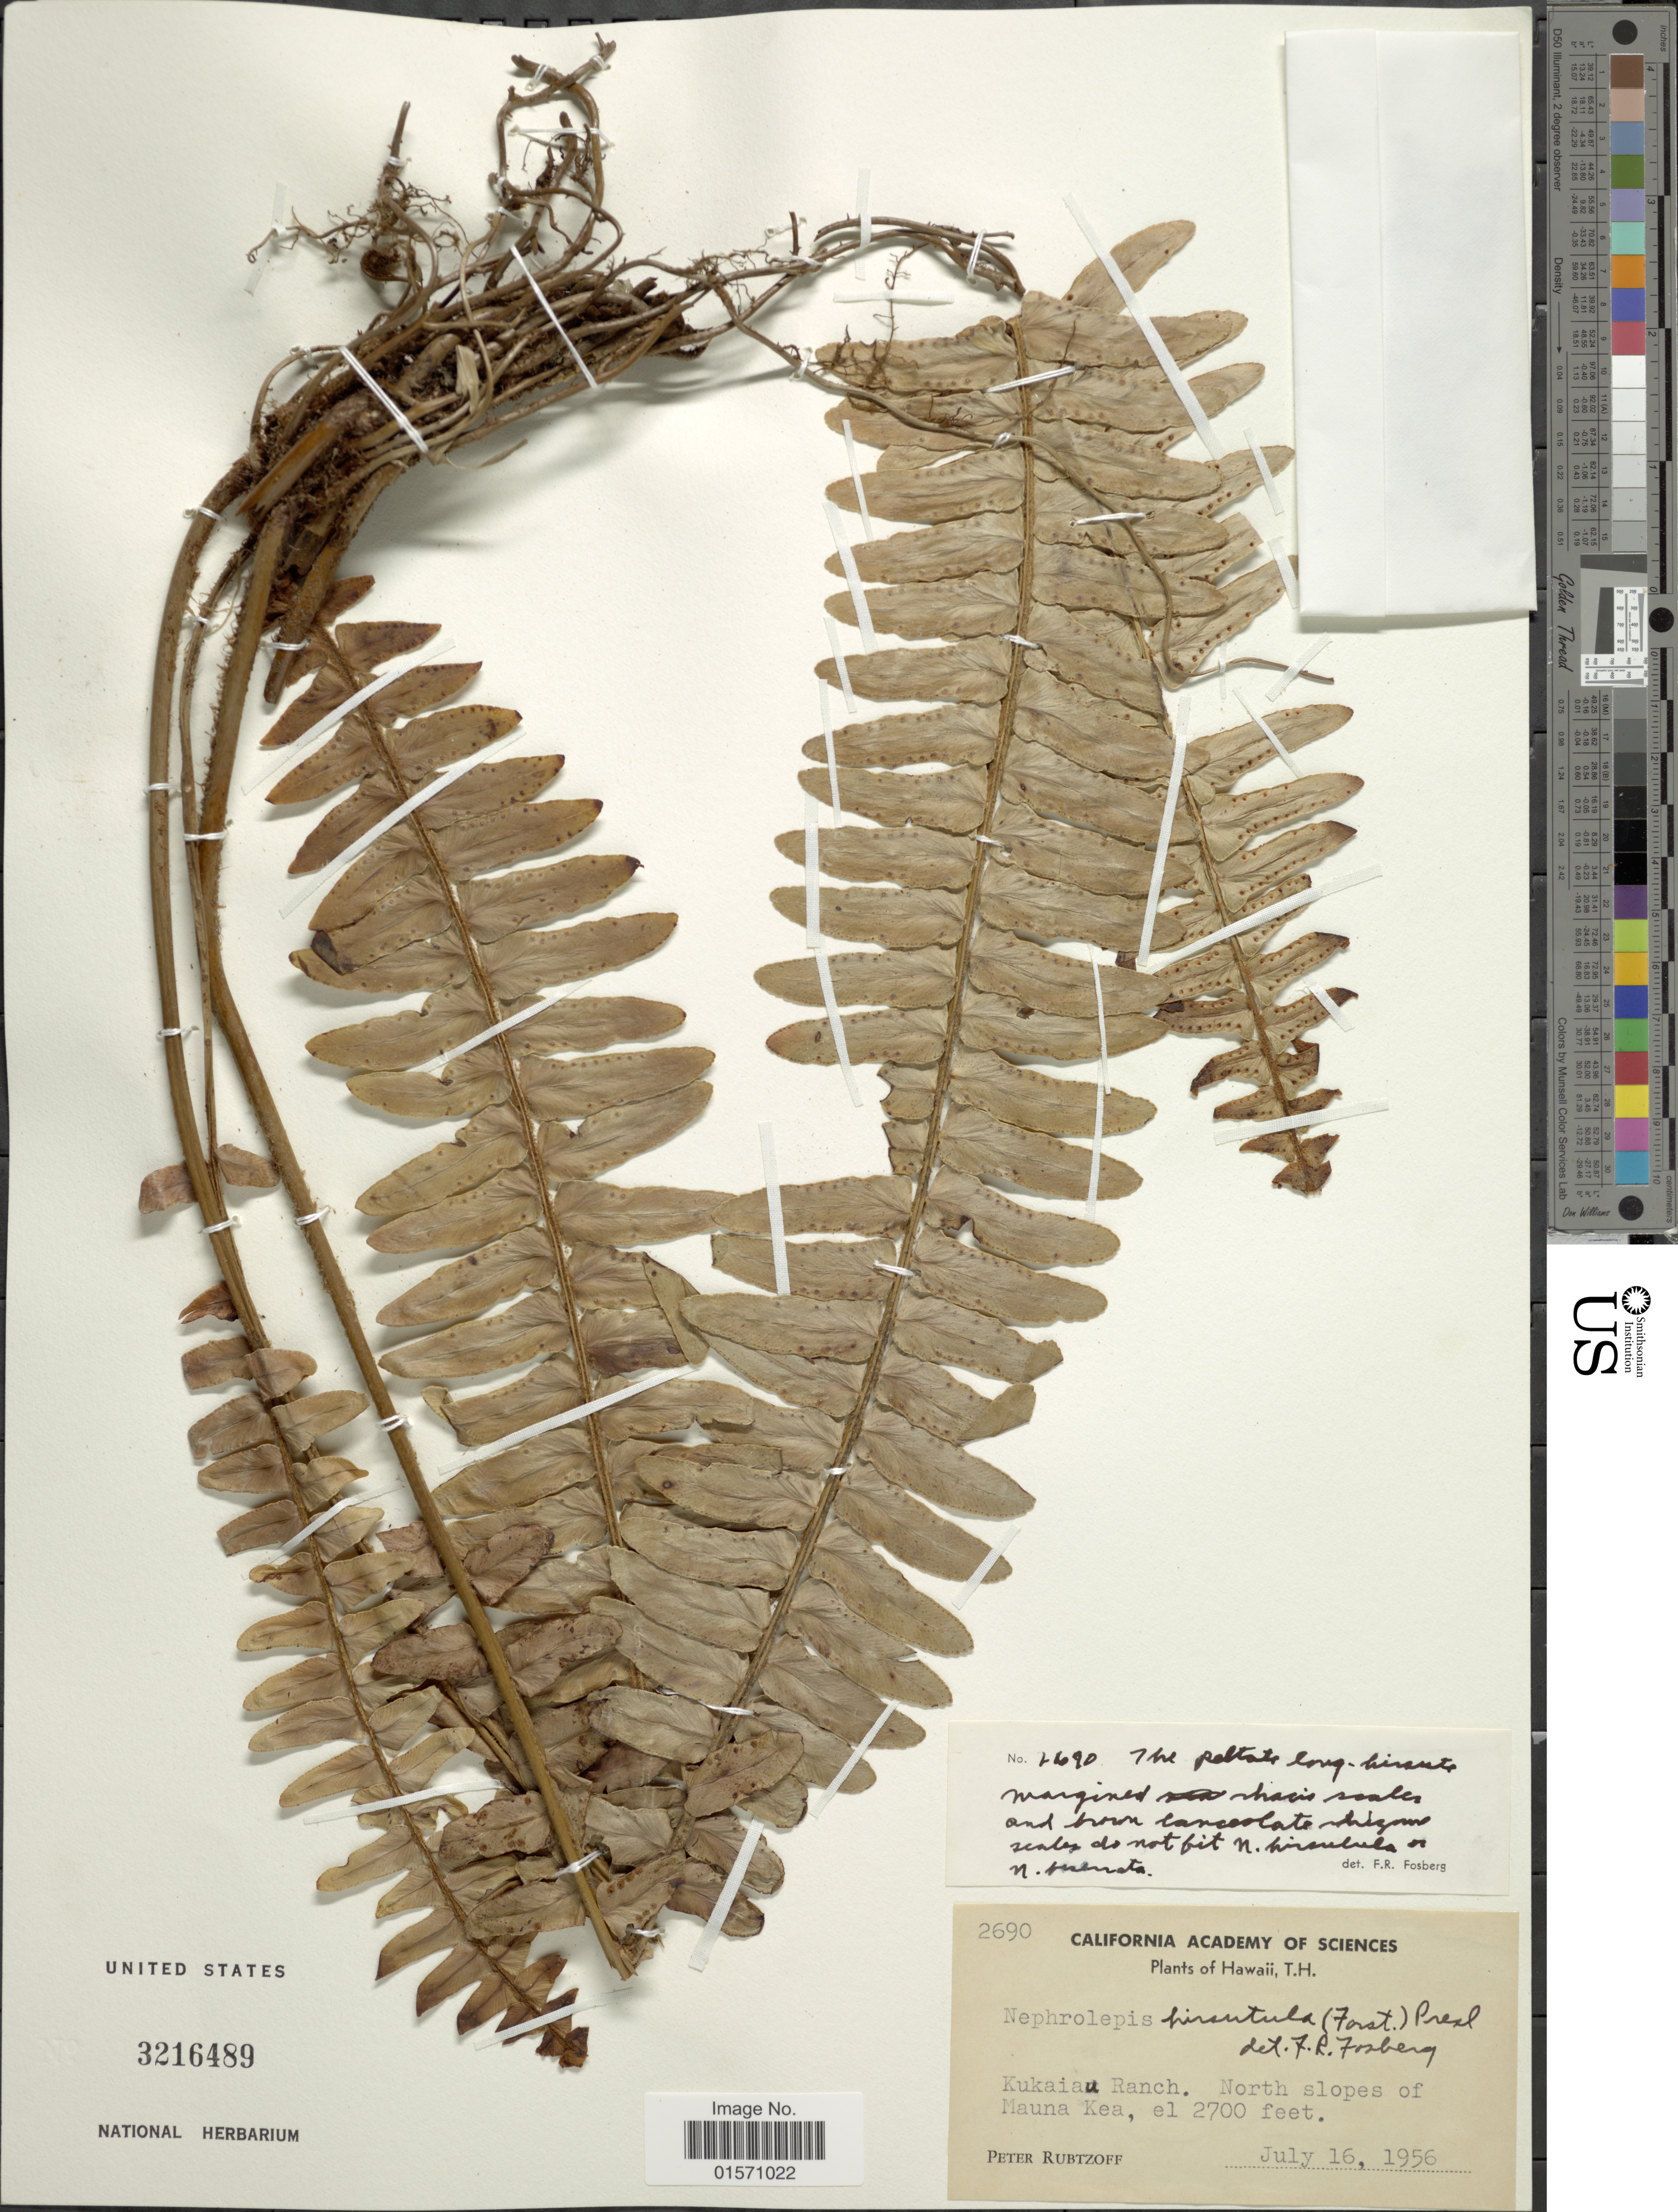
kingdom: Plantae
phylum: Tracheophyta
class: Polypodiopsida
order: Polypodiales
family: Nephrolepidaceae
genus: Nephrolepis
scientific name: Nephrolepis hirsutula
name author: (G. Forst.) C. Presl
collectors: P. Rubtzoff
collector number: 2690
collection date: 1956-07-16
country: United States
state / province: Hawaii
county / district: Hawaii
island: Hawaii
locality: Kukaiau Ranch. North slopes of Mauna Kea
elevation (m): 823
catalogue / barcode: US 3216489